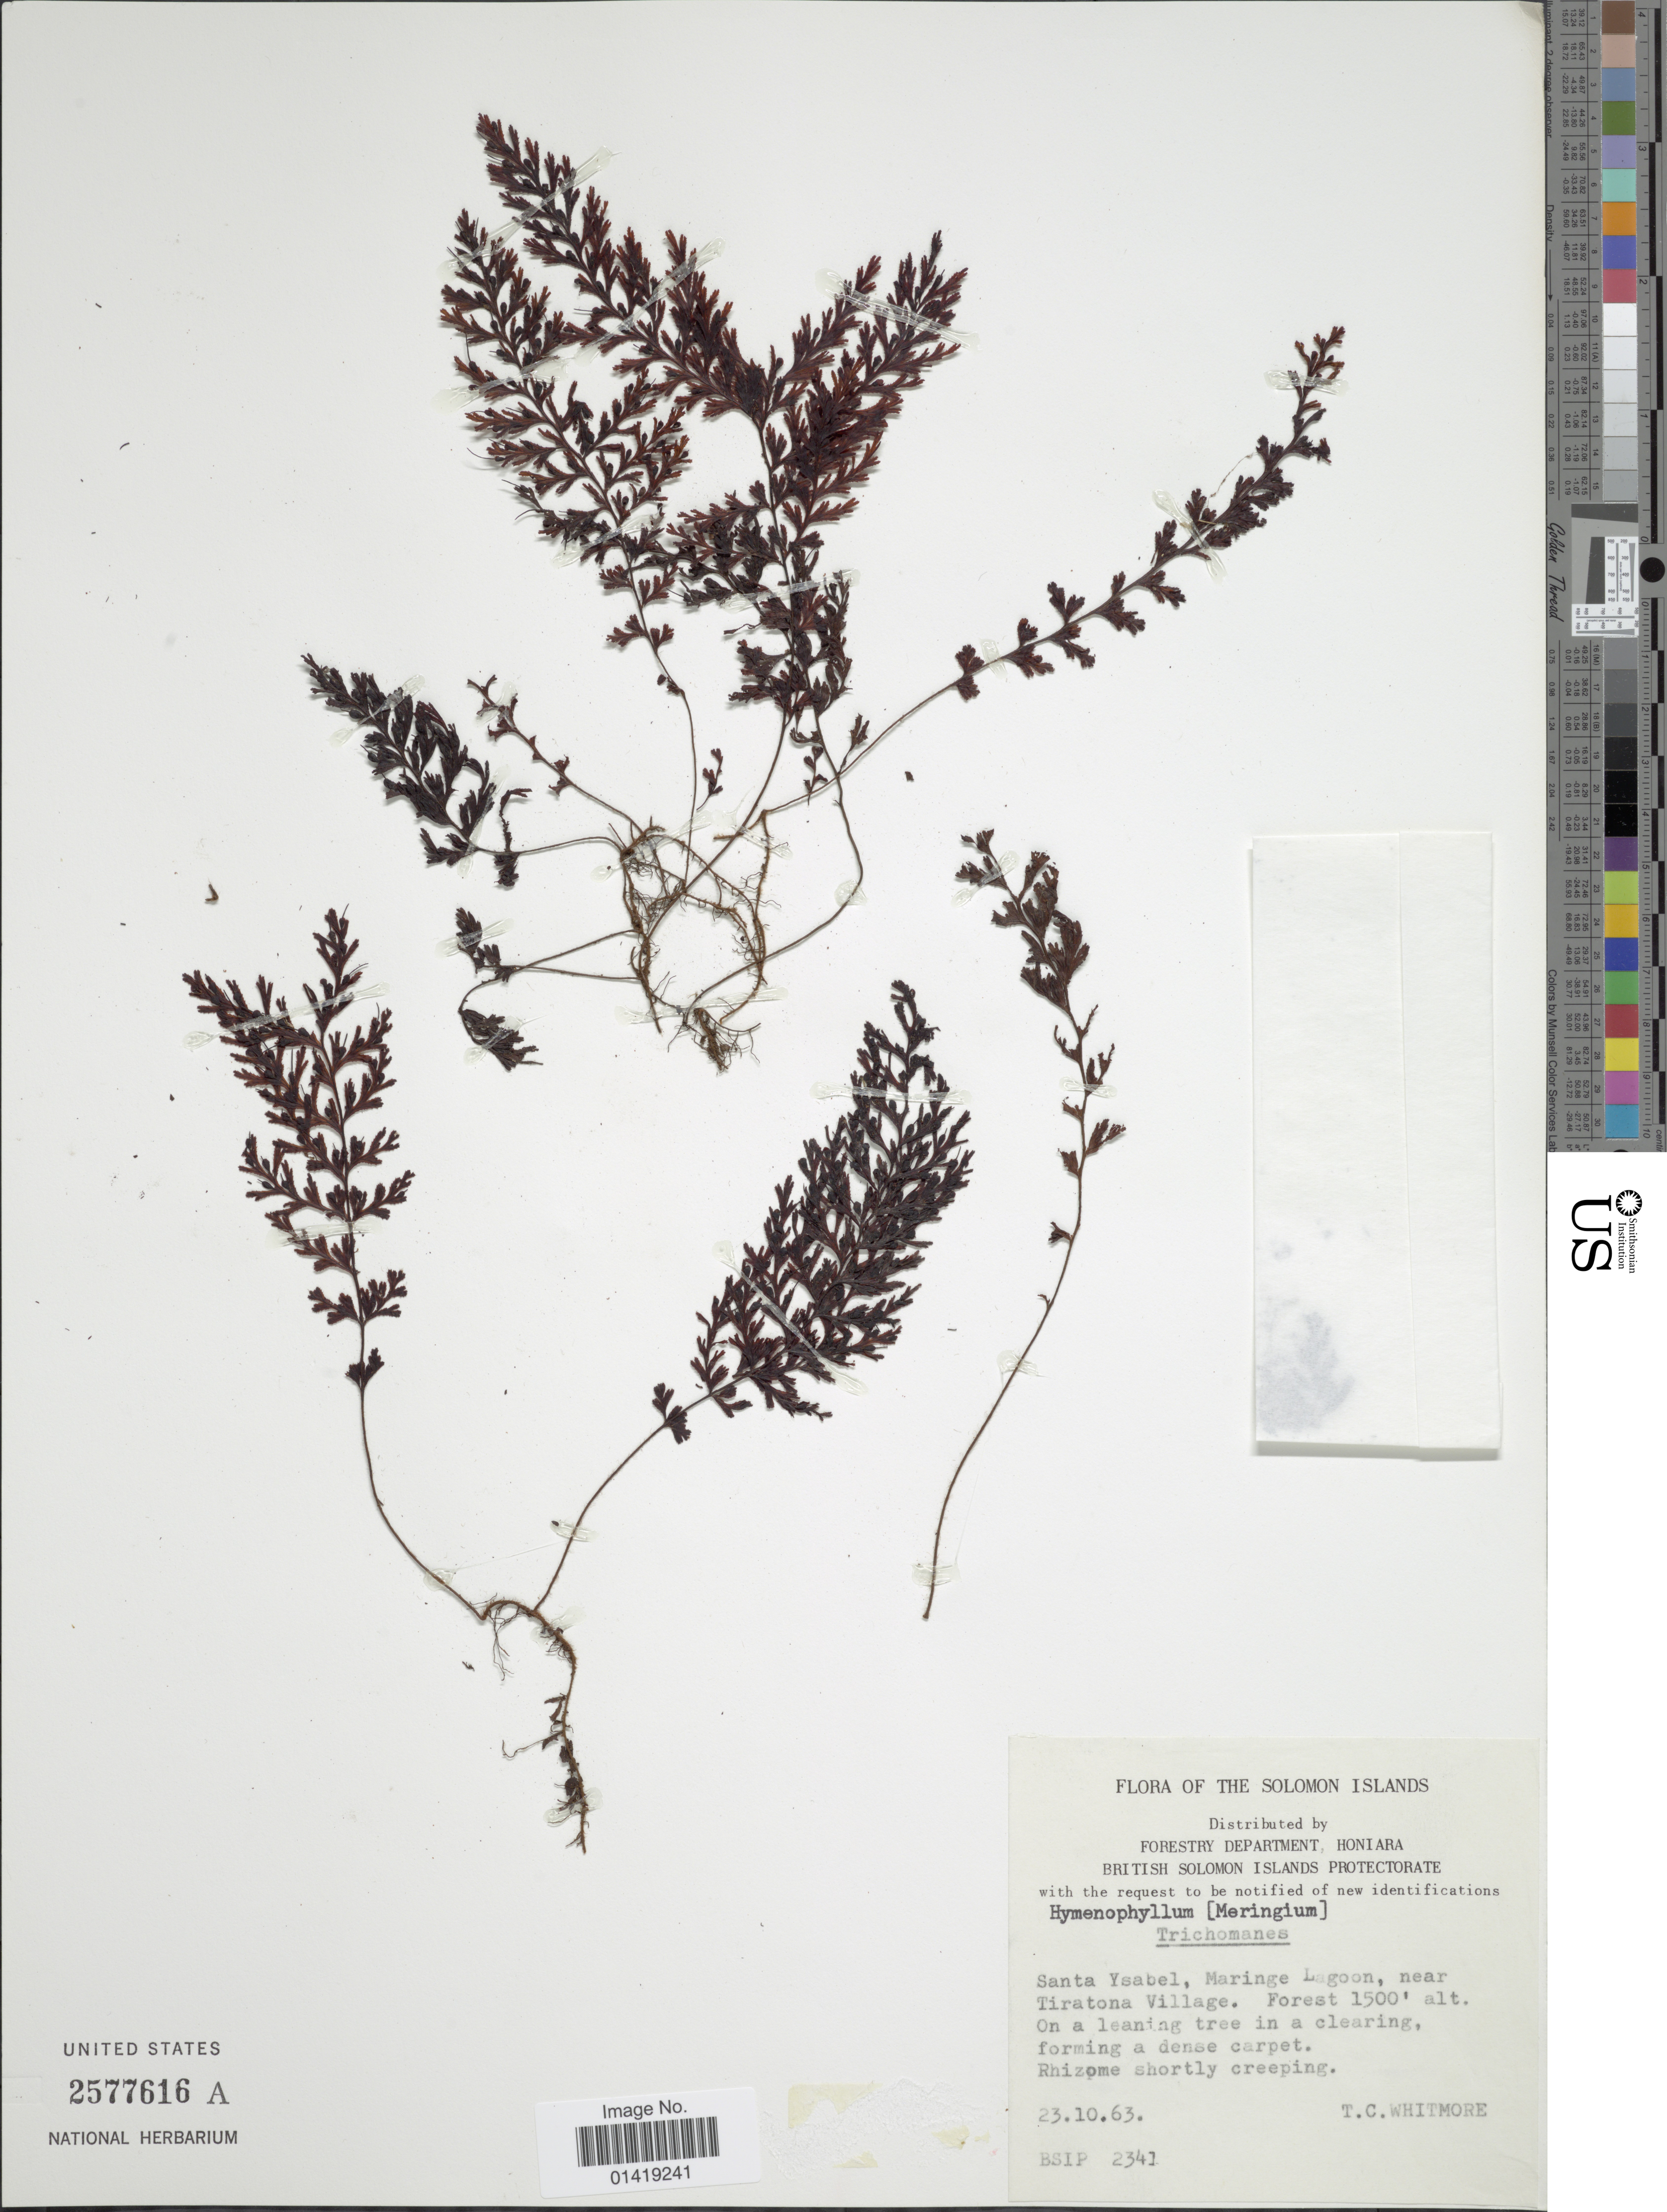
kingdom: Plantae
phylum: Tracheophyta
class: Polypodiopsida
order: Hymenophyllales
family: Hymenophyllaceae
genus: Hymenophyllum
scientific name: Hymenophyllum sp.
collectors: T. C. Whitmore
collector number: BSIP2341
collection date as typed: Transcribed d/m/y: 23/10/63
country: Solomon Islands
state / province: Solomon Islands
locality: Santa Ysabel Maringe Lagoon near Tiratona village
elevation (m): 457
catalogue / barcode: US 2577616A